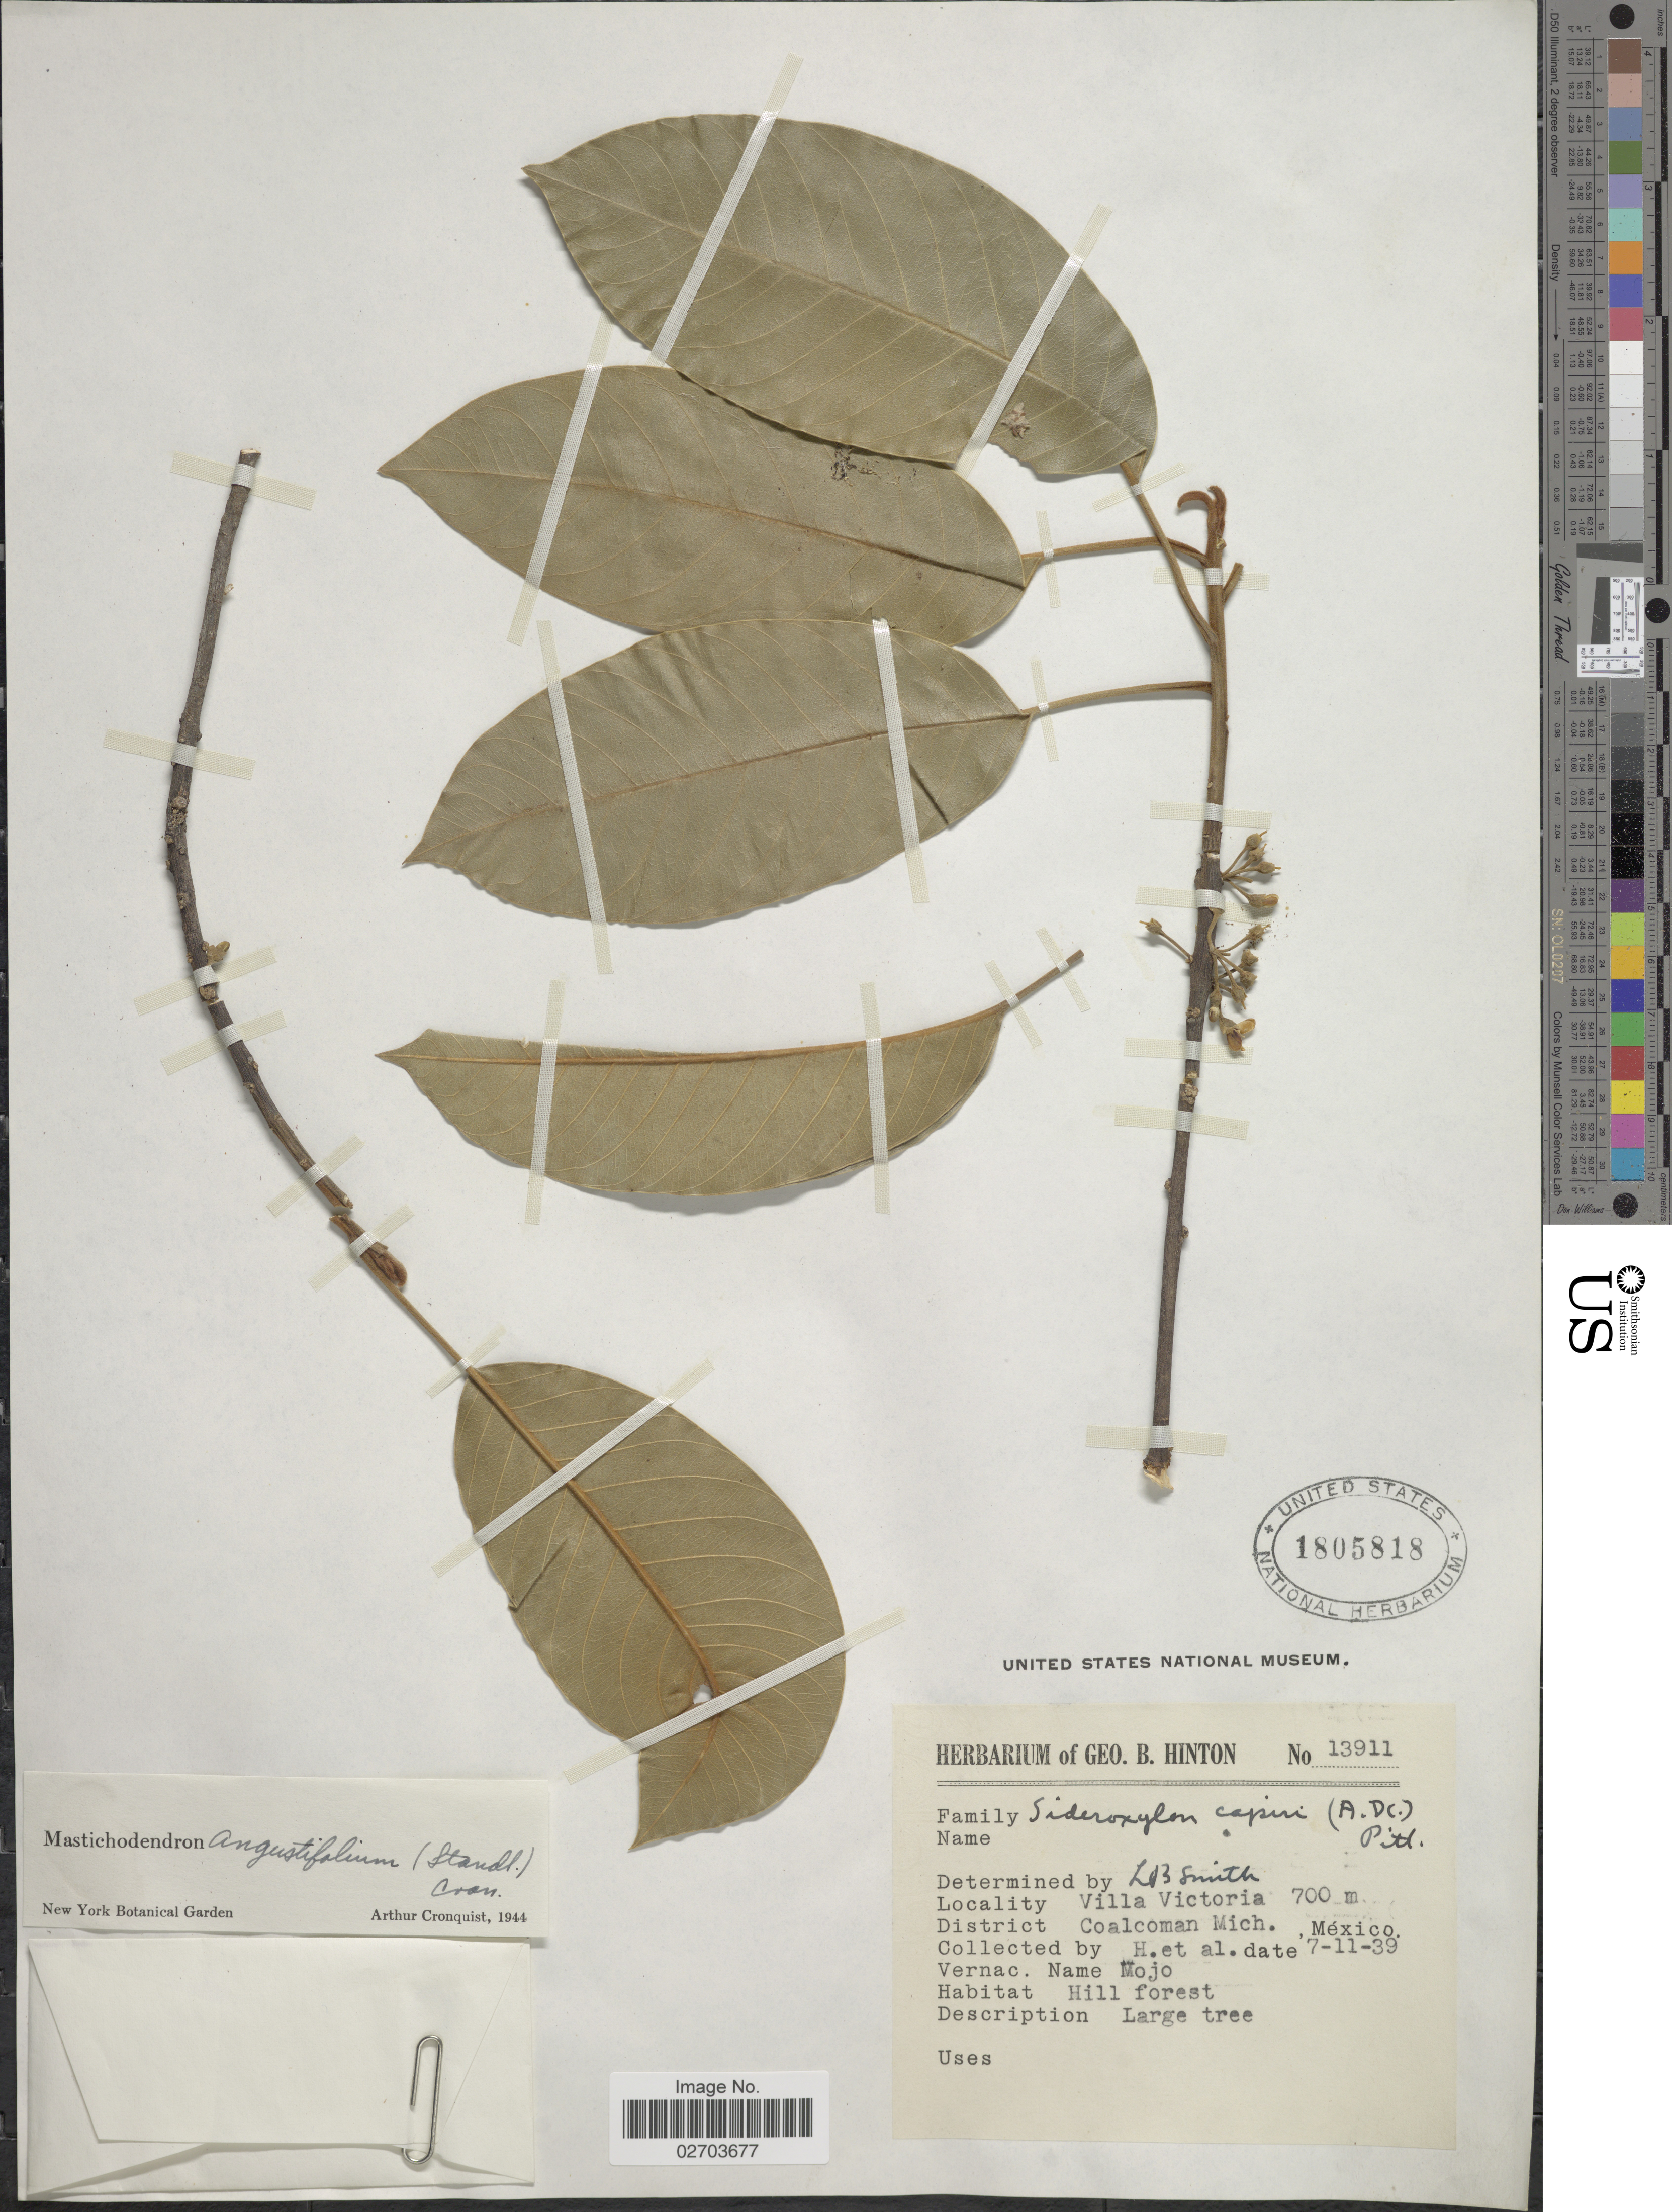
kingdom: Plantae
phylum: Tracheophyta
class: Magnoliopsida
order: Ericales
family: Sapotaceae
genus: Sideroxylon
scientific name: Sideroxylon tepicense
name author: (Standl.) T.D. Penn.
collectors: G. B. Hinton & et al.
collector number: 13911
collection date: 1939-07-11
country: Mexico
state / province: Michoacán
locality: Villa Victoria, District Coalcoman, hill forest.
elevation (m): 700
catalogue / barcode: US 1805818